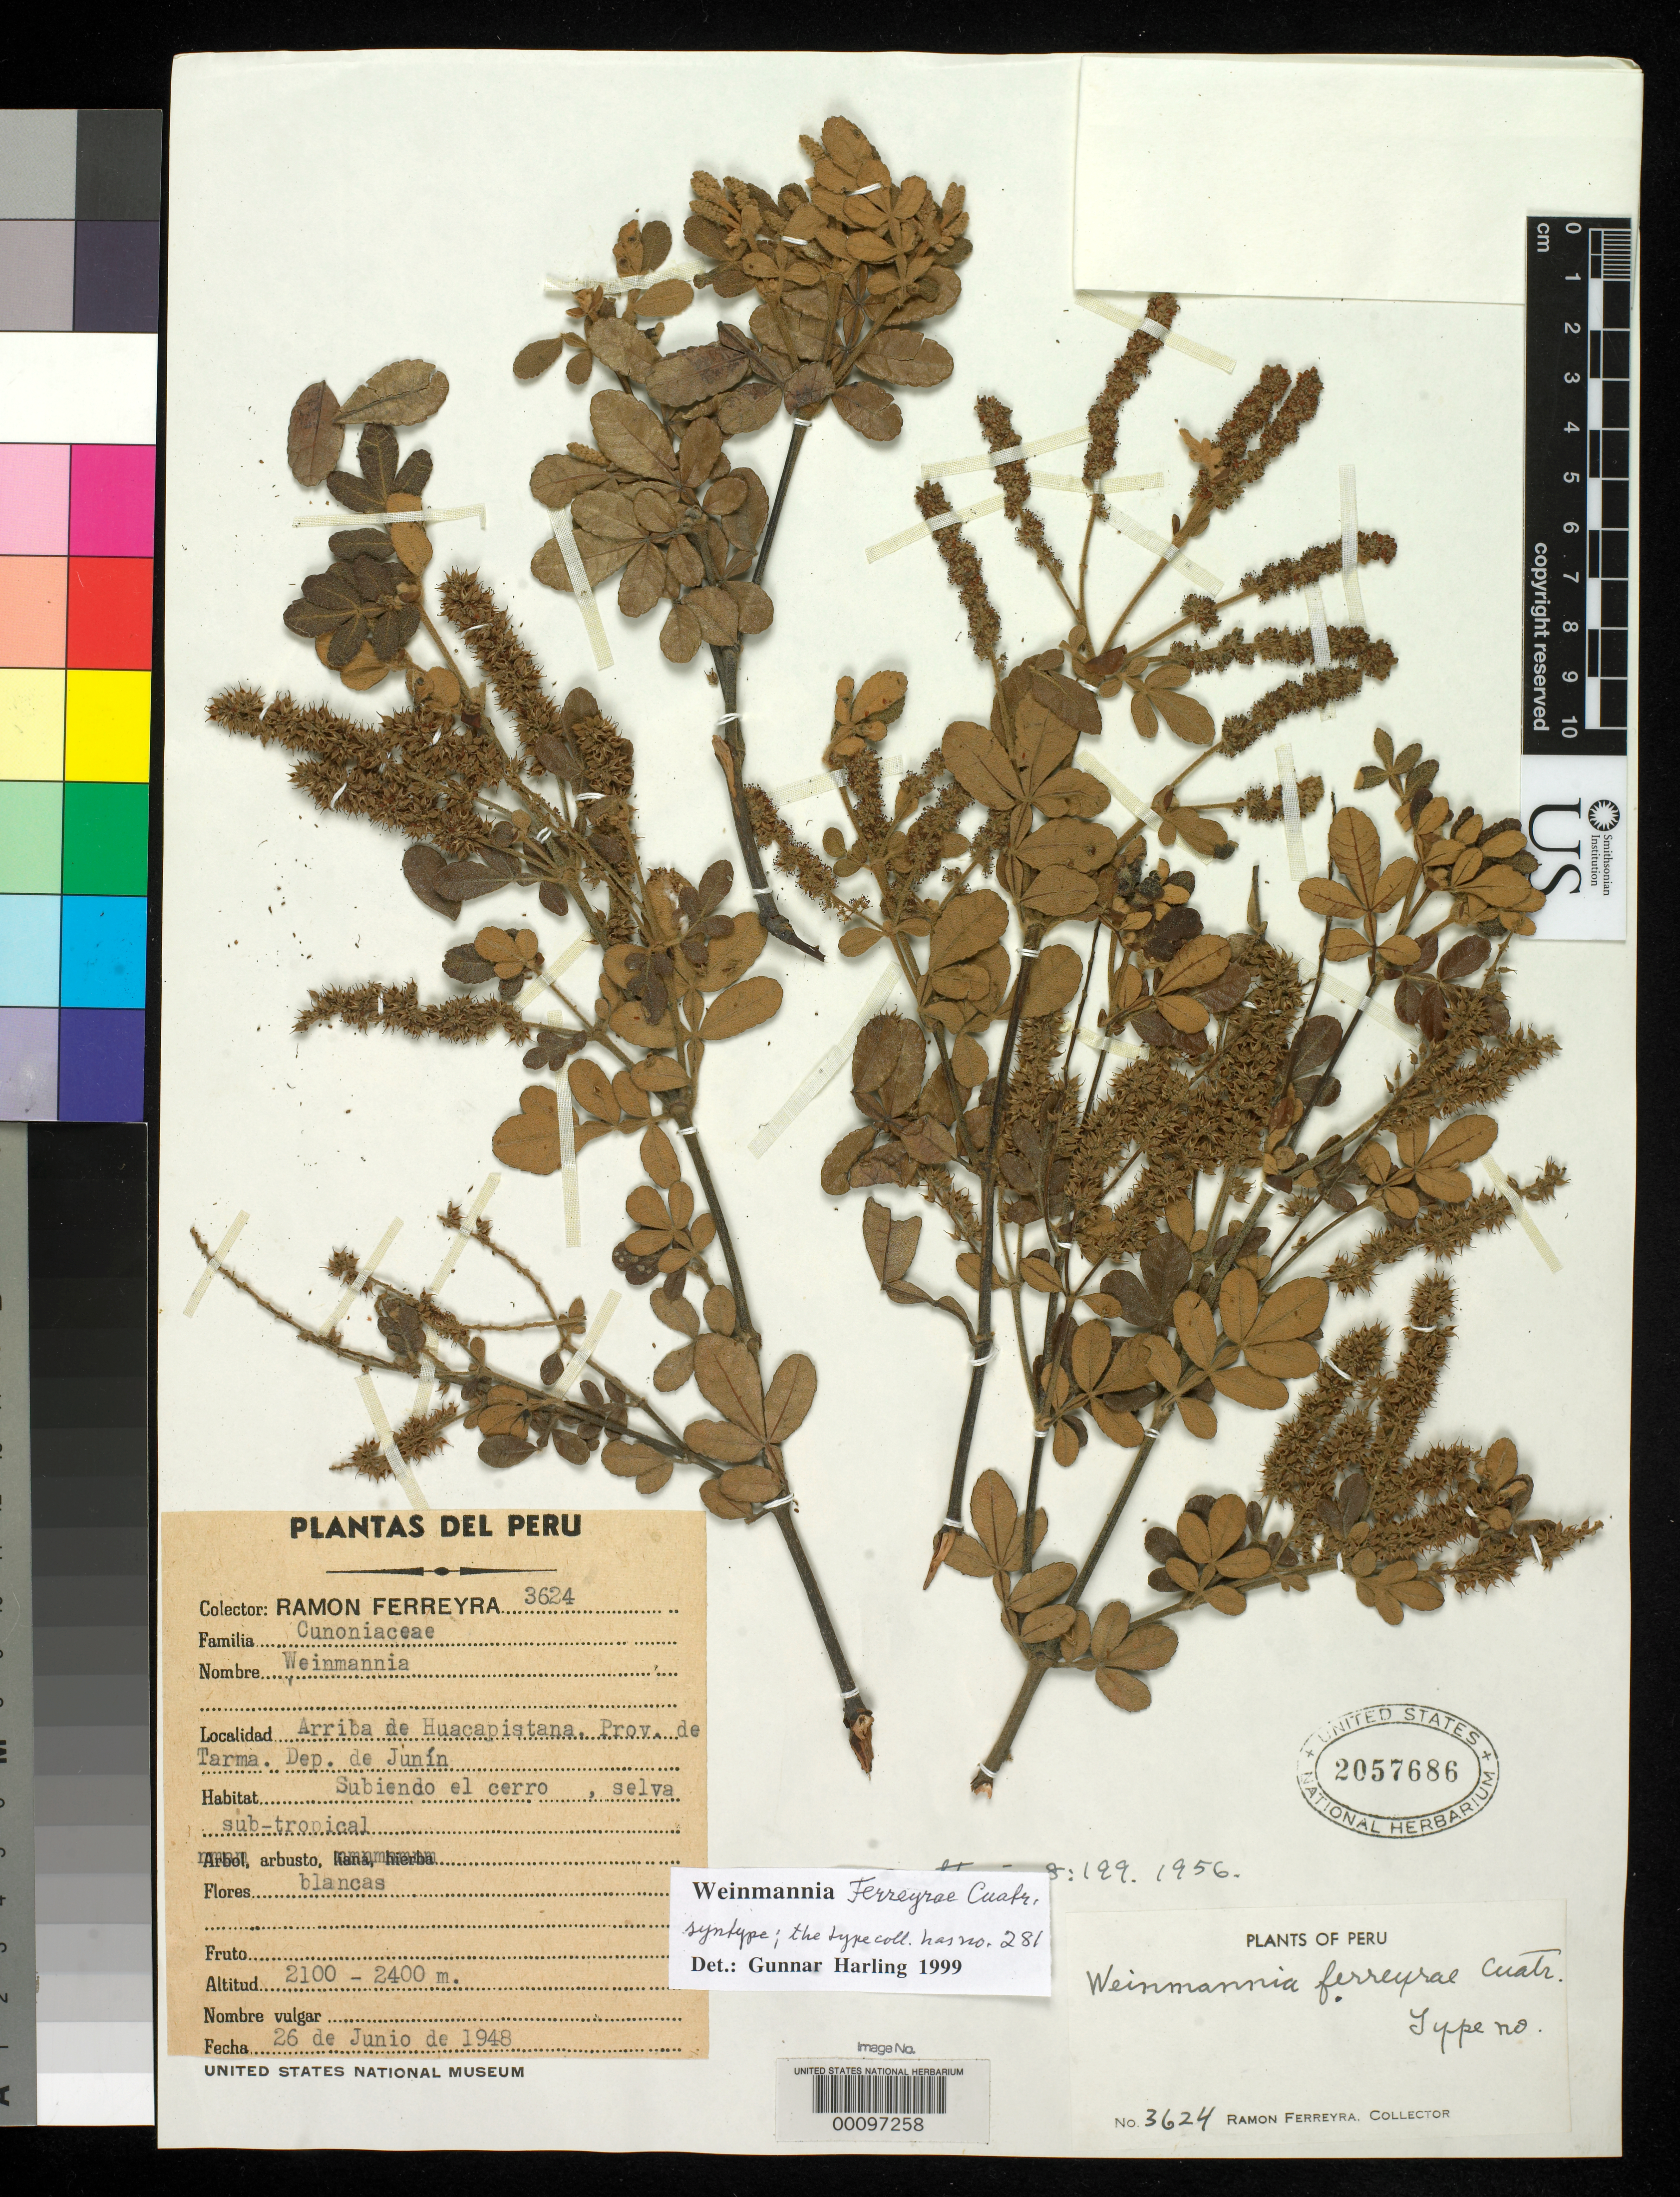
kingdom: Plantae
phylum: Tracheophyta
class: Magnoliopsida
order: Oxalidales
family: Cunoniaceae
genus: Weinmannia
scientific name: Weinmannia ferreyrae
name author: Cuatrec.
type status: Paratype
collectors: R. A. Ferreyra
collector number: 3624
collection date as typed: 26 Jun 1948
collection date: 1948-06-26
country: Peru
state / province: Junín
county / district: Tarma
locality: Arriba de Huacapistana.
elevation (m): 2100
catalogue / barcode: US 2057686